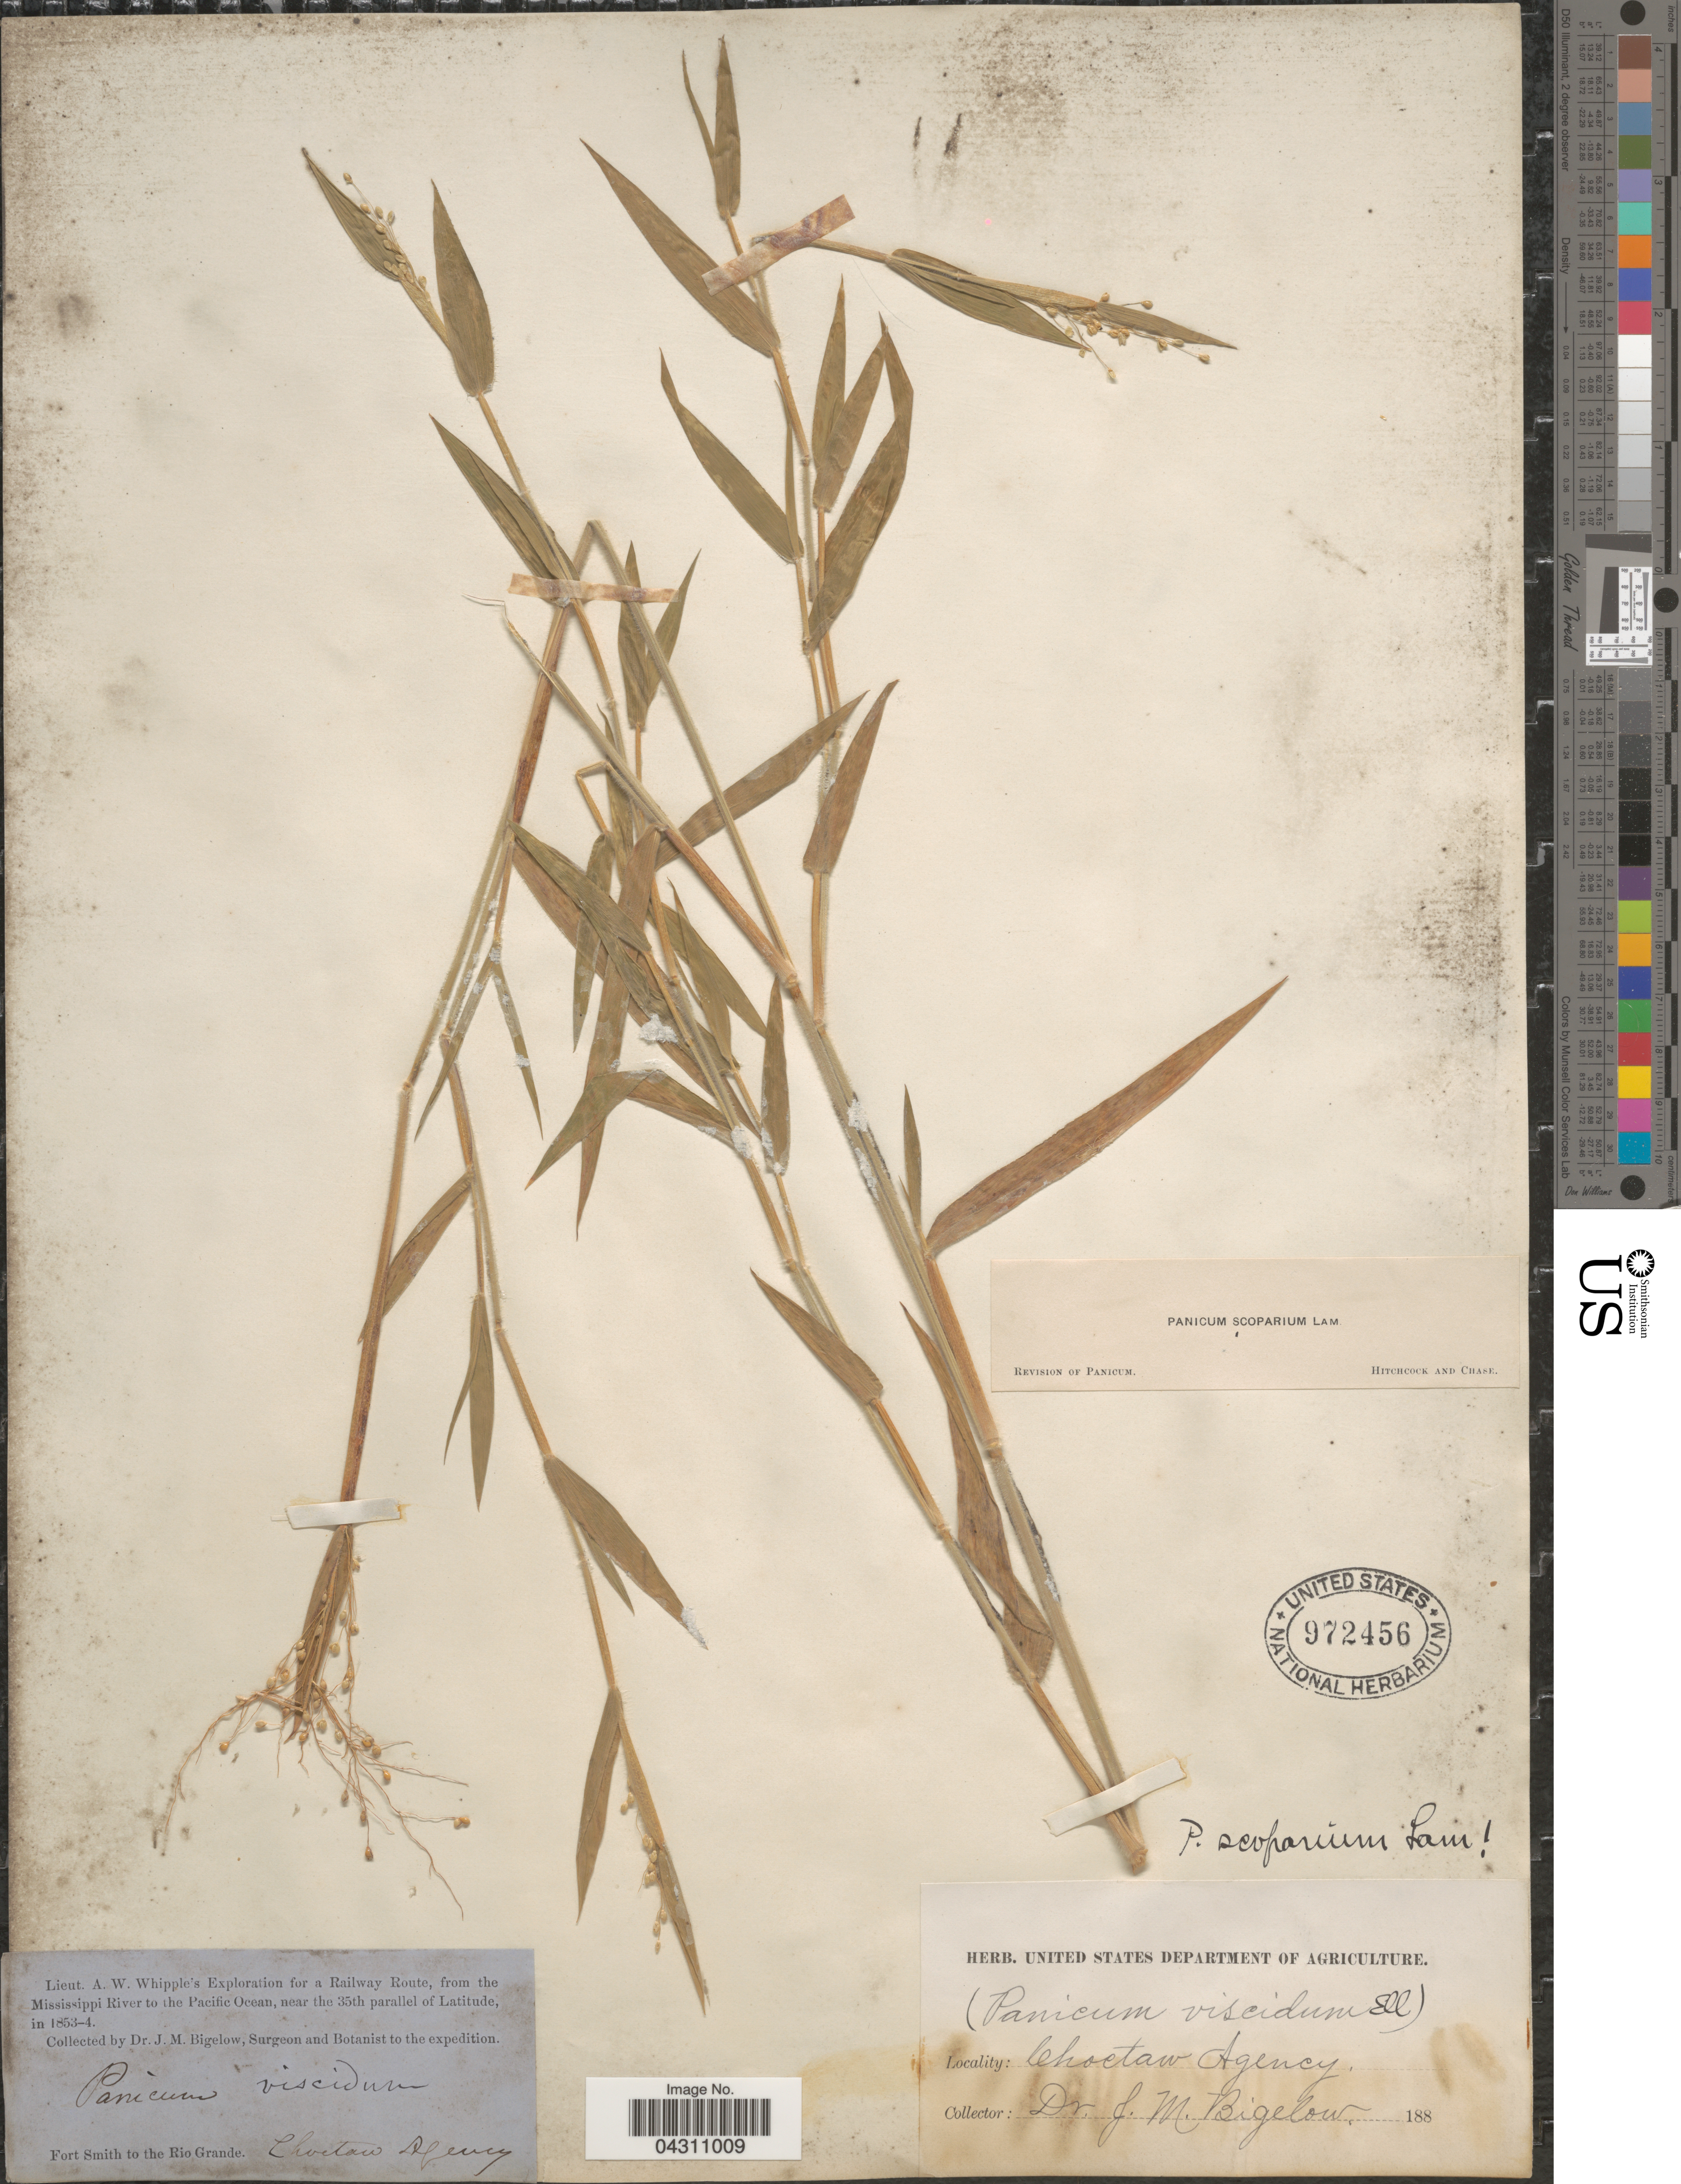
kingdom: Plantae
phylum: Tracheophyta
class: Liliopsida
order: Poales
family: Poaceae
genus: Dichanthelium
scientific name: Dichanthelium scoparium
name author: (Lam.) Gould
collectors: J. M. Bigelow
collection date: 1853/1854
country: United States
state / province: Oklahoma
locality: Lieut. A. W. Whipple's Exploration for a Railway Route, from the Mississippi River to the Pacific Ocean, near the 35th parallel of Latitude, in 1853-4. Fort Smith to the Rio Grande. Choctaw Agency.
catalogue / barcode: US 972456